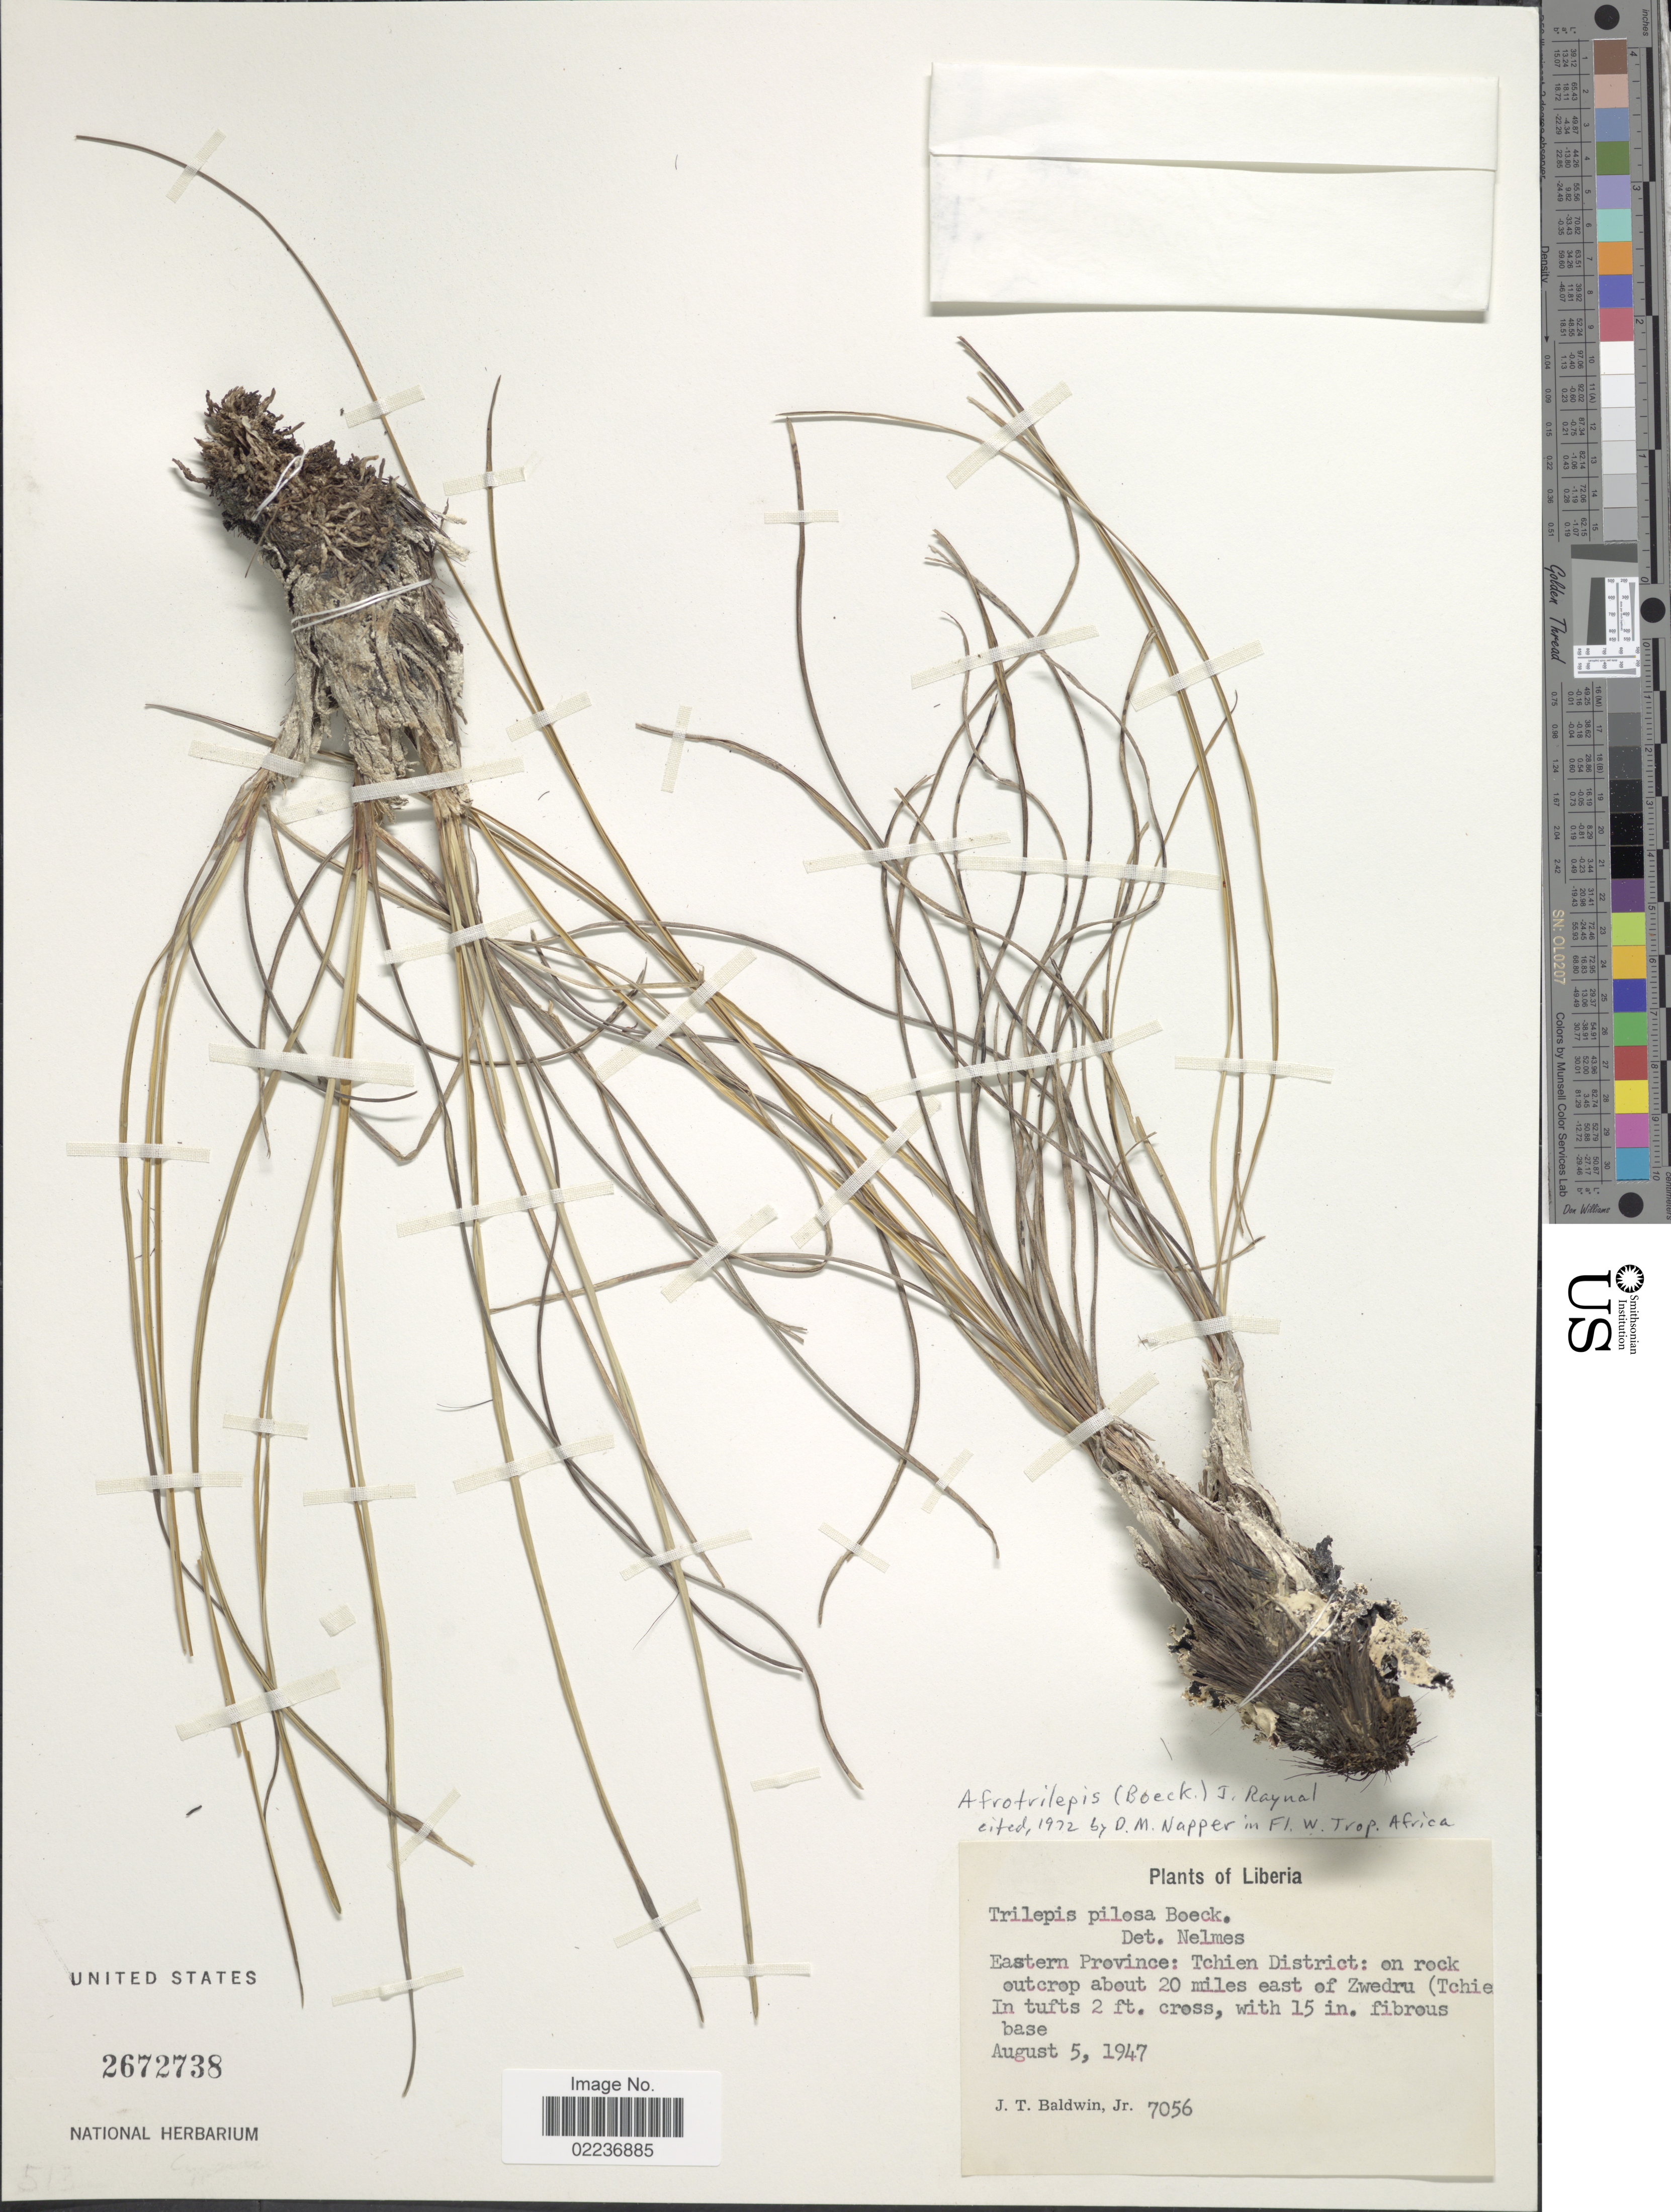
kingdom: Plantae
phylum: Tracheophyta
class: Liliopsida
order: Poales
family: Cyperaceae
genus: Afrotrilepis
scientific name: Afrotrilepis pilosa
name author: (Boeckeler) J. Raynal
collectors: J. T. Baldwin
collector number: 7056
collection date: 1947-09-05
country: Liberia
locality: Eastern Province: Tchien District: on rock outcrop about 20 miles east of Zwedru (Tchie)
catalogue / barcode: US 2672738